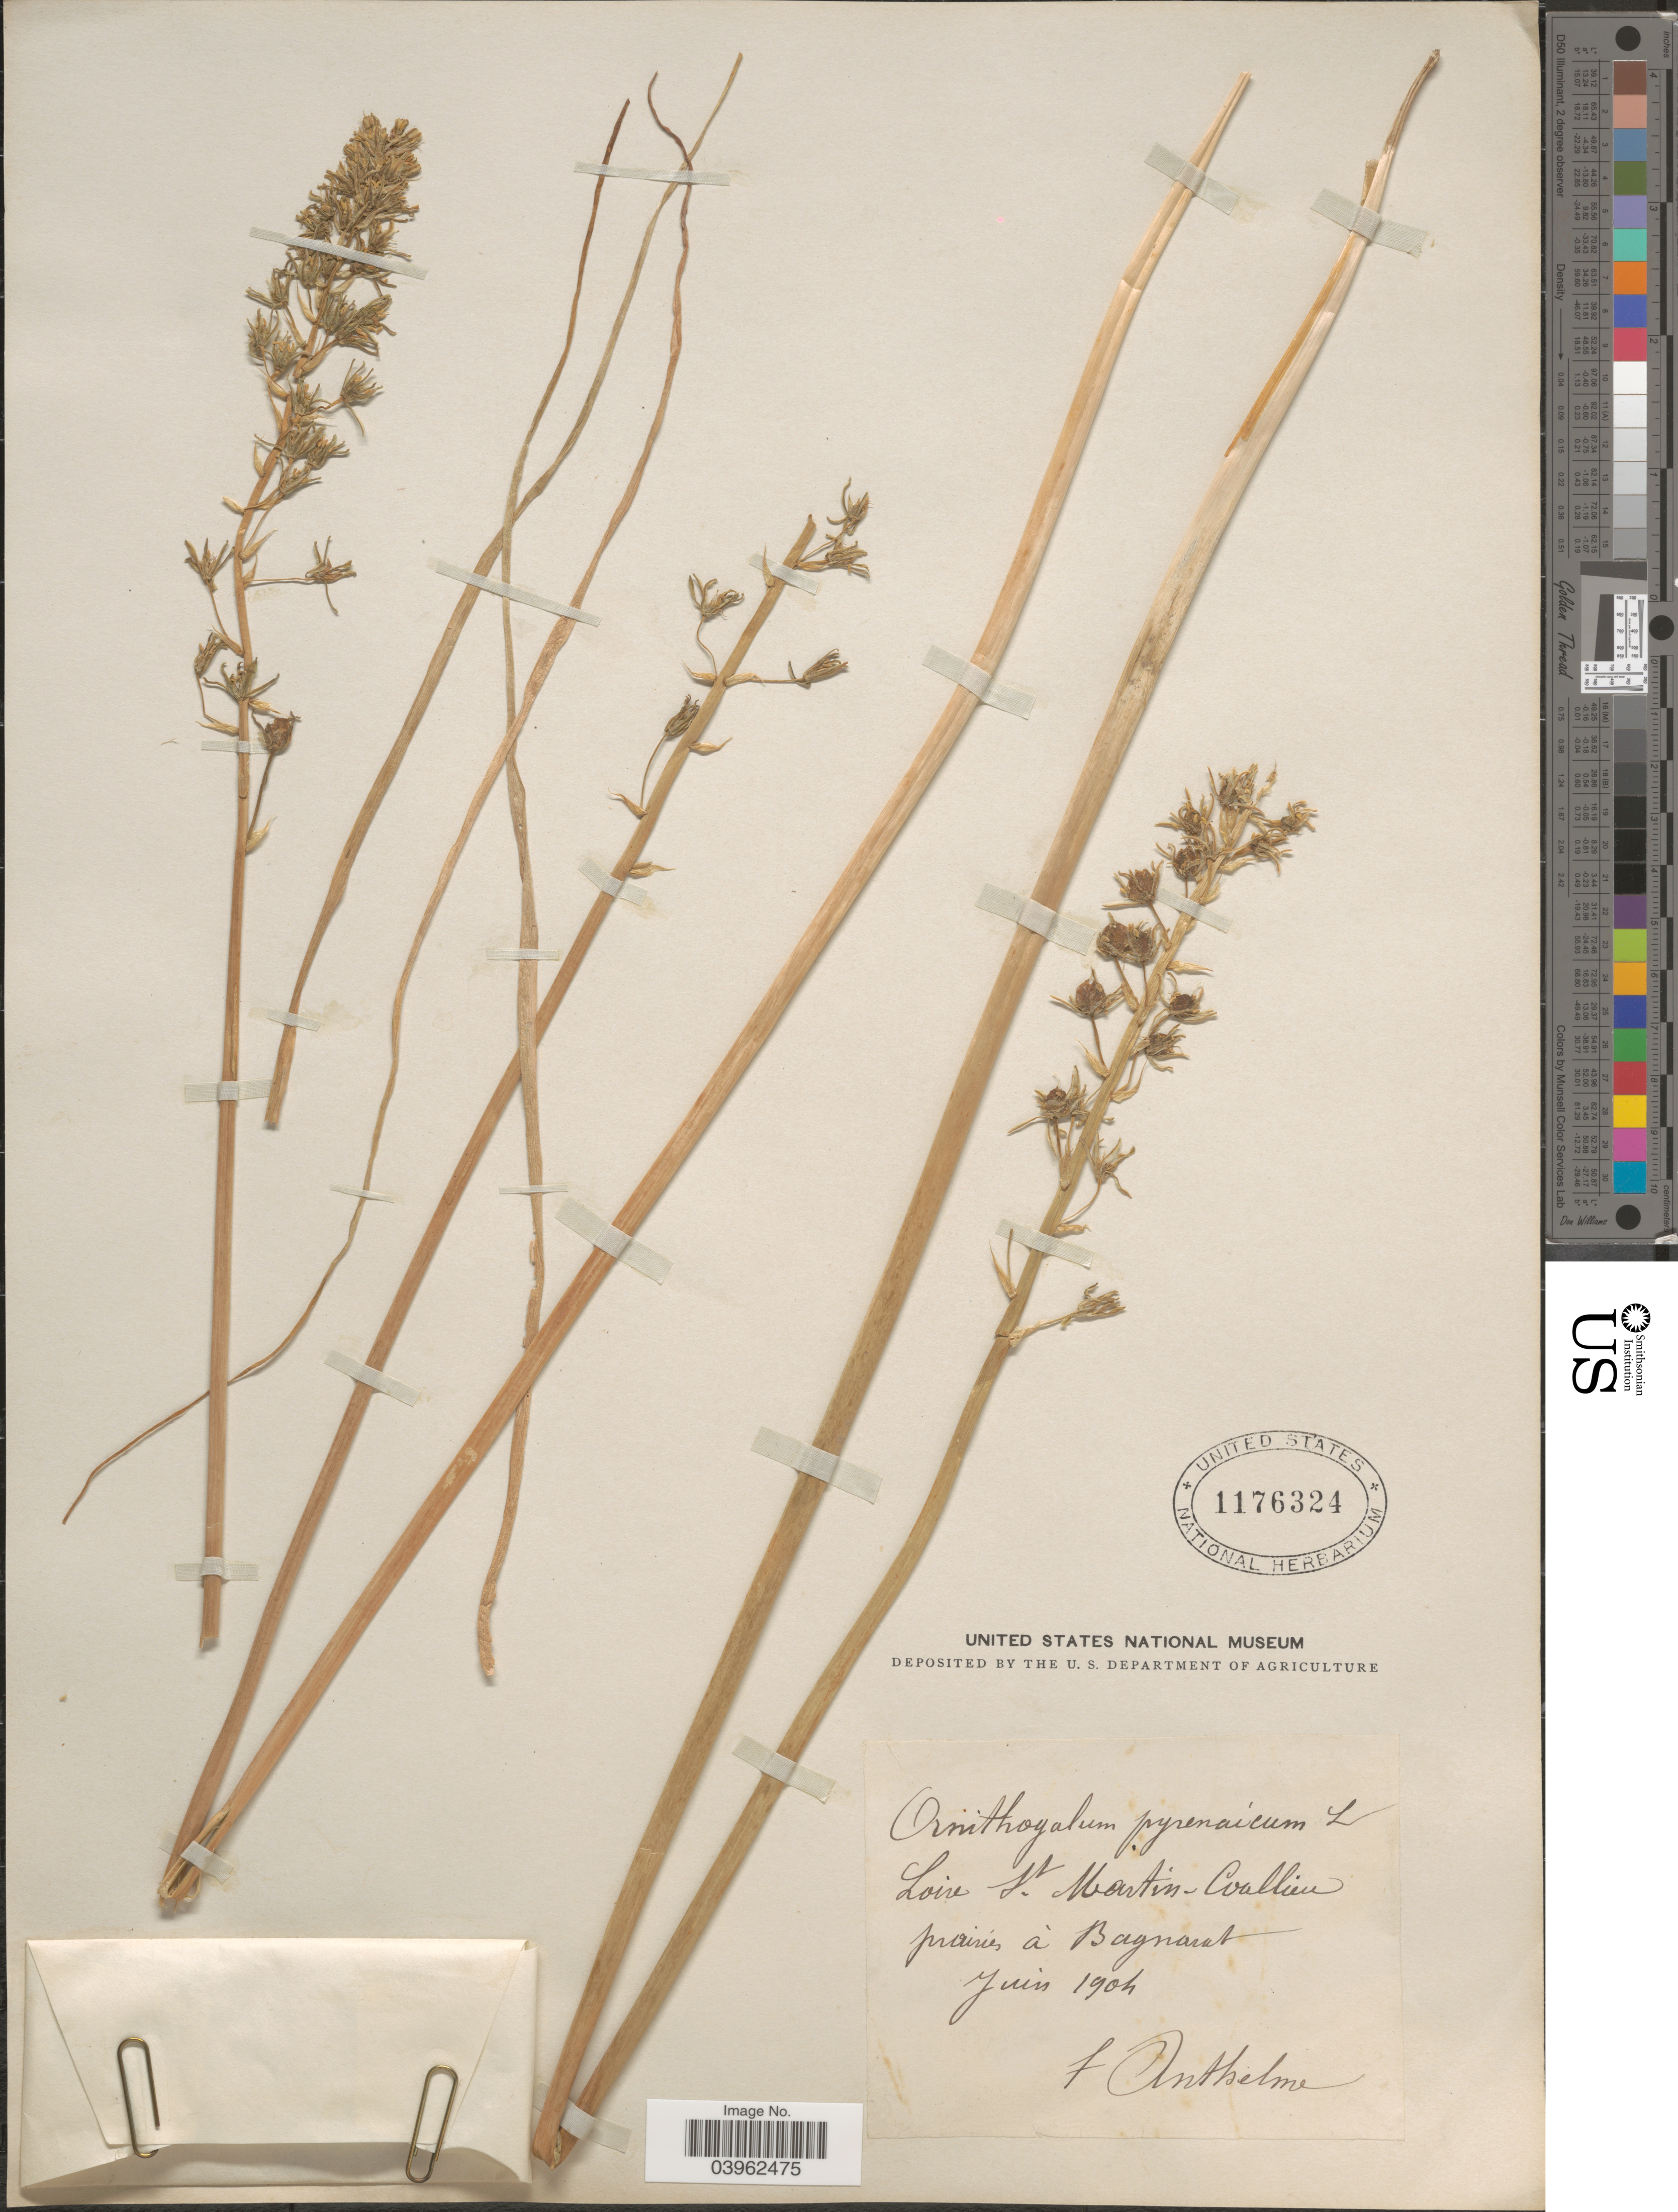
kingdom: Plantae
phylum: Tracheophyta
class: Liliopsida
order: Asparagales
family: Asparagaceae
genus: Ornithogalum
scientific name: Ornithogalum pyrenaicum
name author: L.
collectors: F. Anthelme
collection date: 1904-06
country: France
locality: Loire St. Martin-Coallien prairie, à Bagnarat.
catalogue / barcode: US 1176324